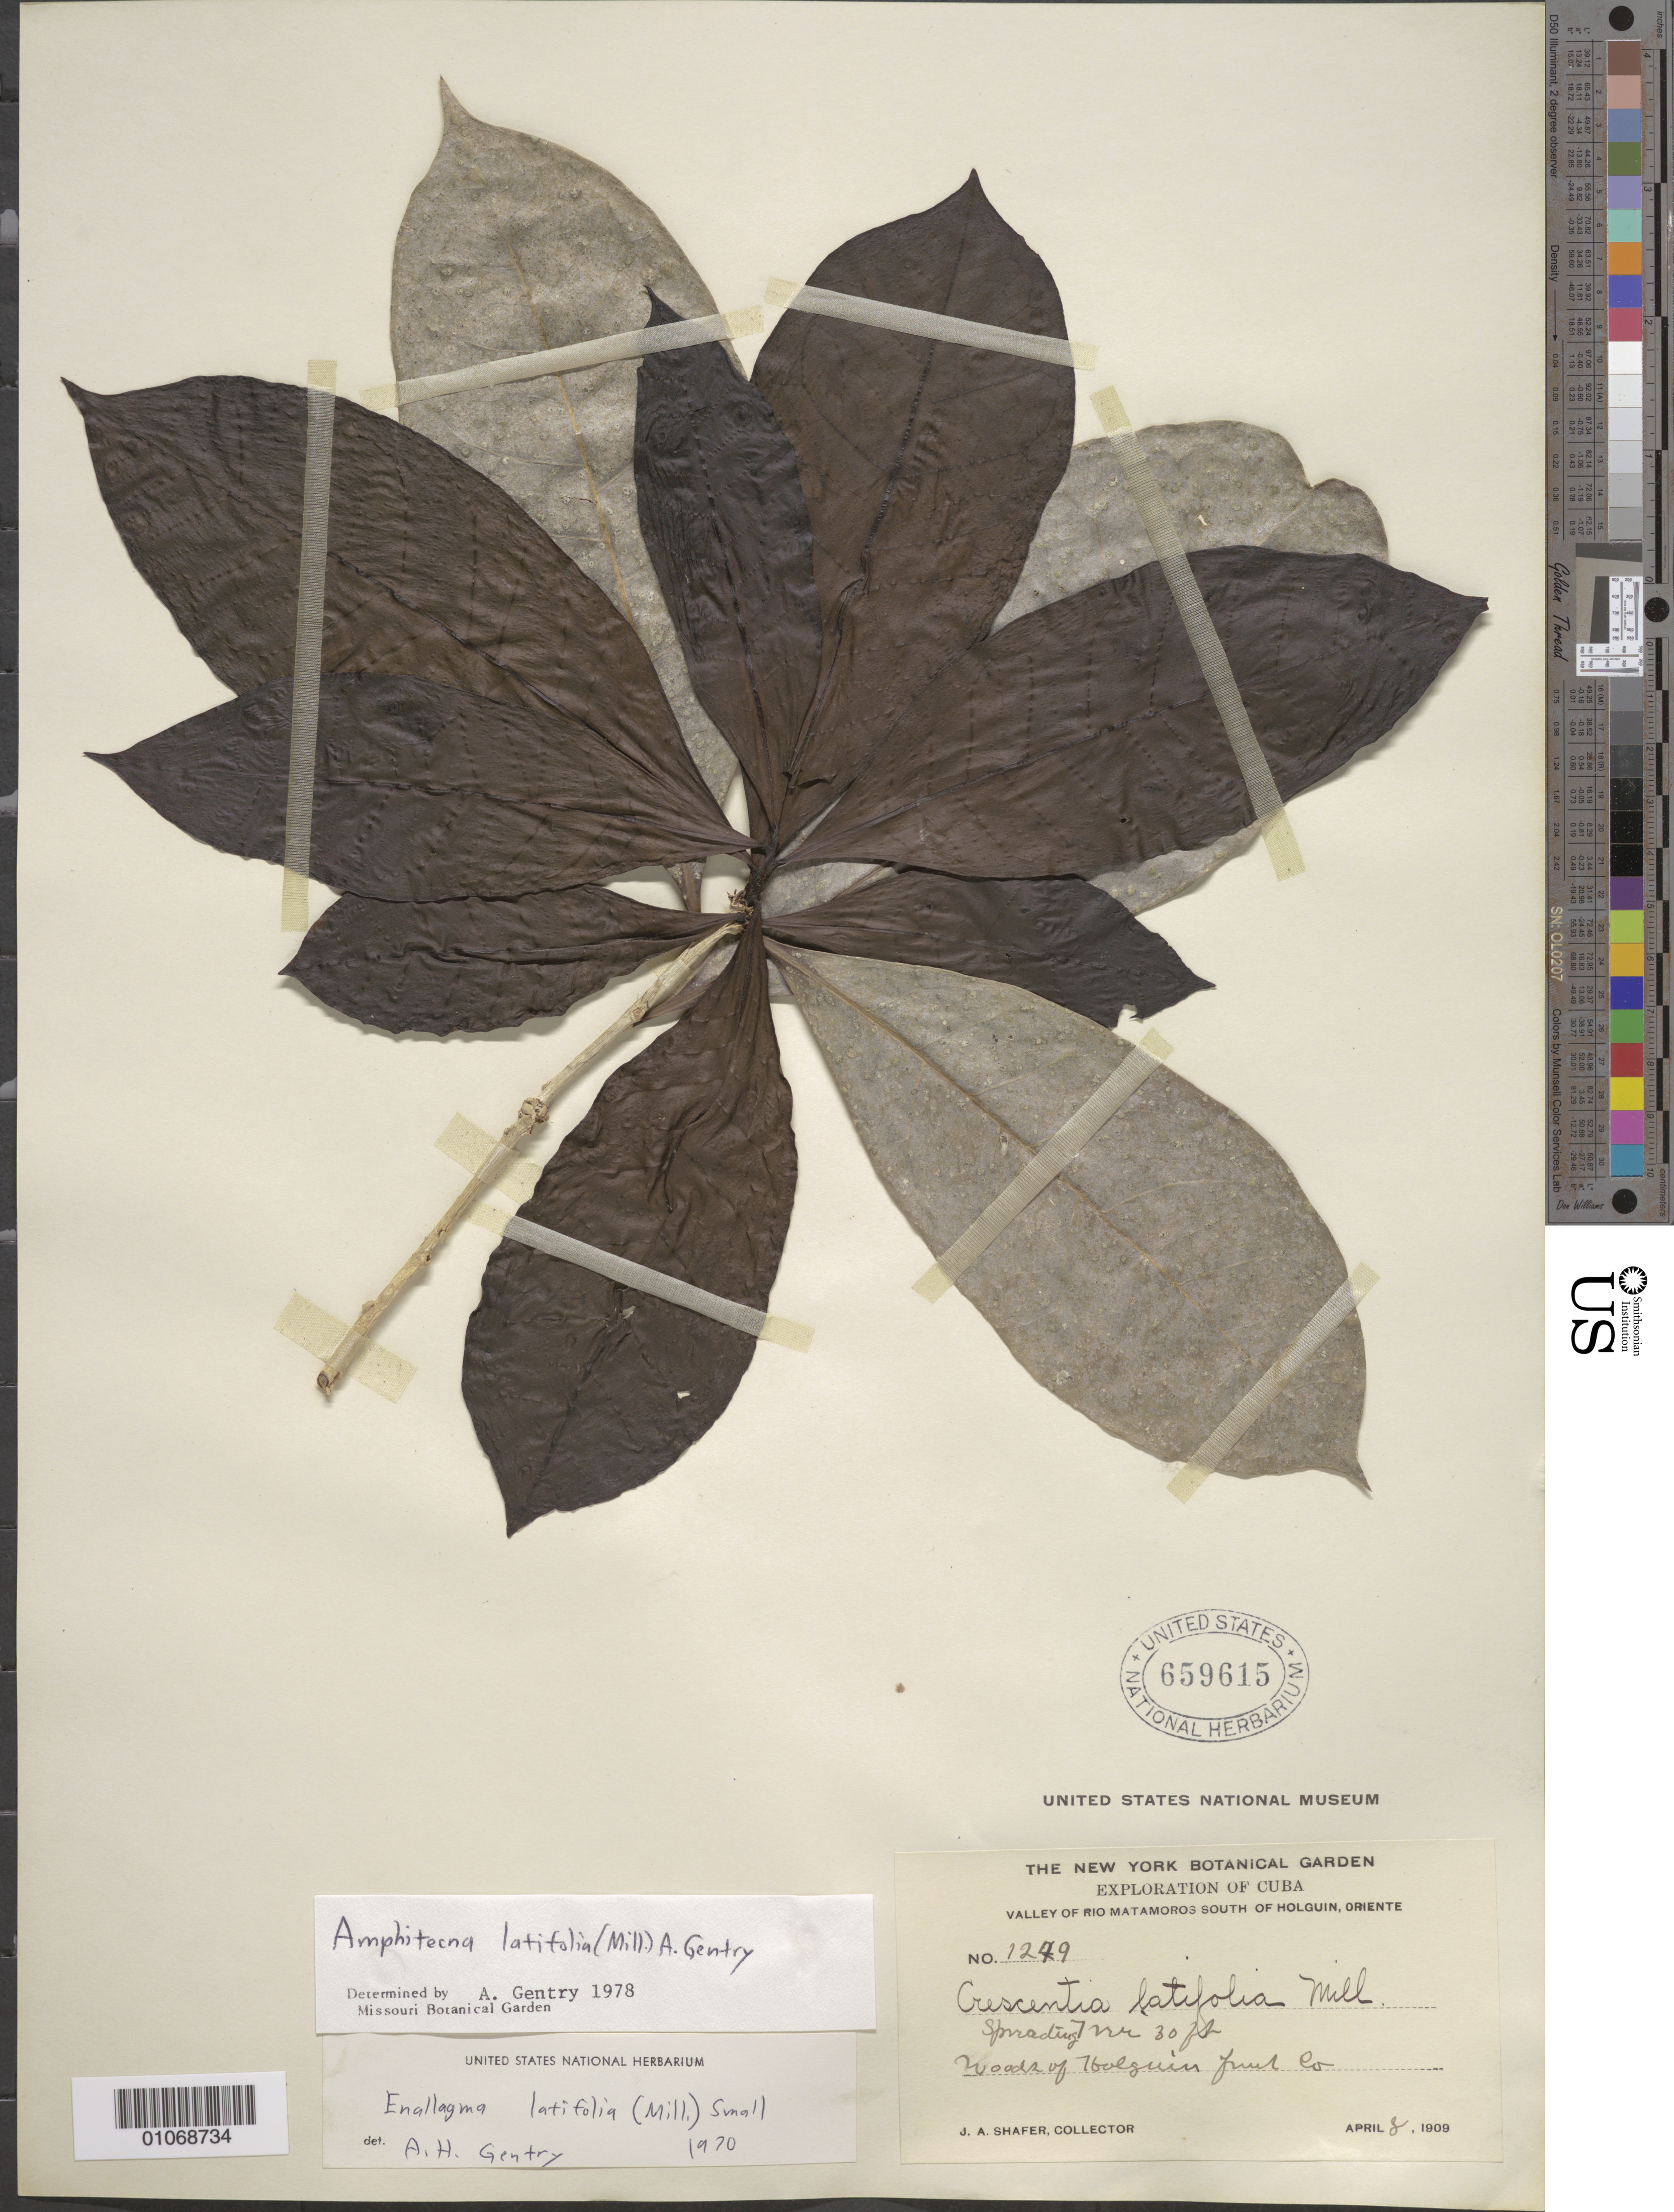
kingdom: Plantae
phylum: Tracheophyta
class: Magnoliopsida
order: Lamiales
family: Bignoniaceae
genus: Amphitecna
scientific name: Amphitecna latifolia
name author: (Mill.) A.H. Gentry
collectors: J. A. Shafer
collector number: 1249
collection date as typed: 02 Apr 1909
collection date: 1909-04-02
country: Cuba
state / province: Holguín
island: Cuba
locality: Valley of rio matamoros south of Holguin, woods of Holguin fruit company?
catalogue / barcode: US 659615